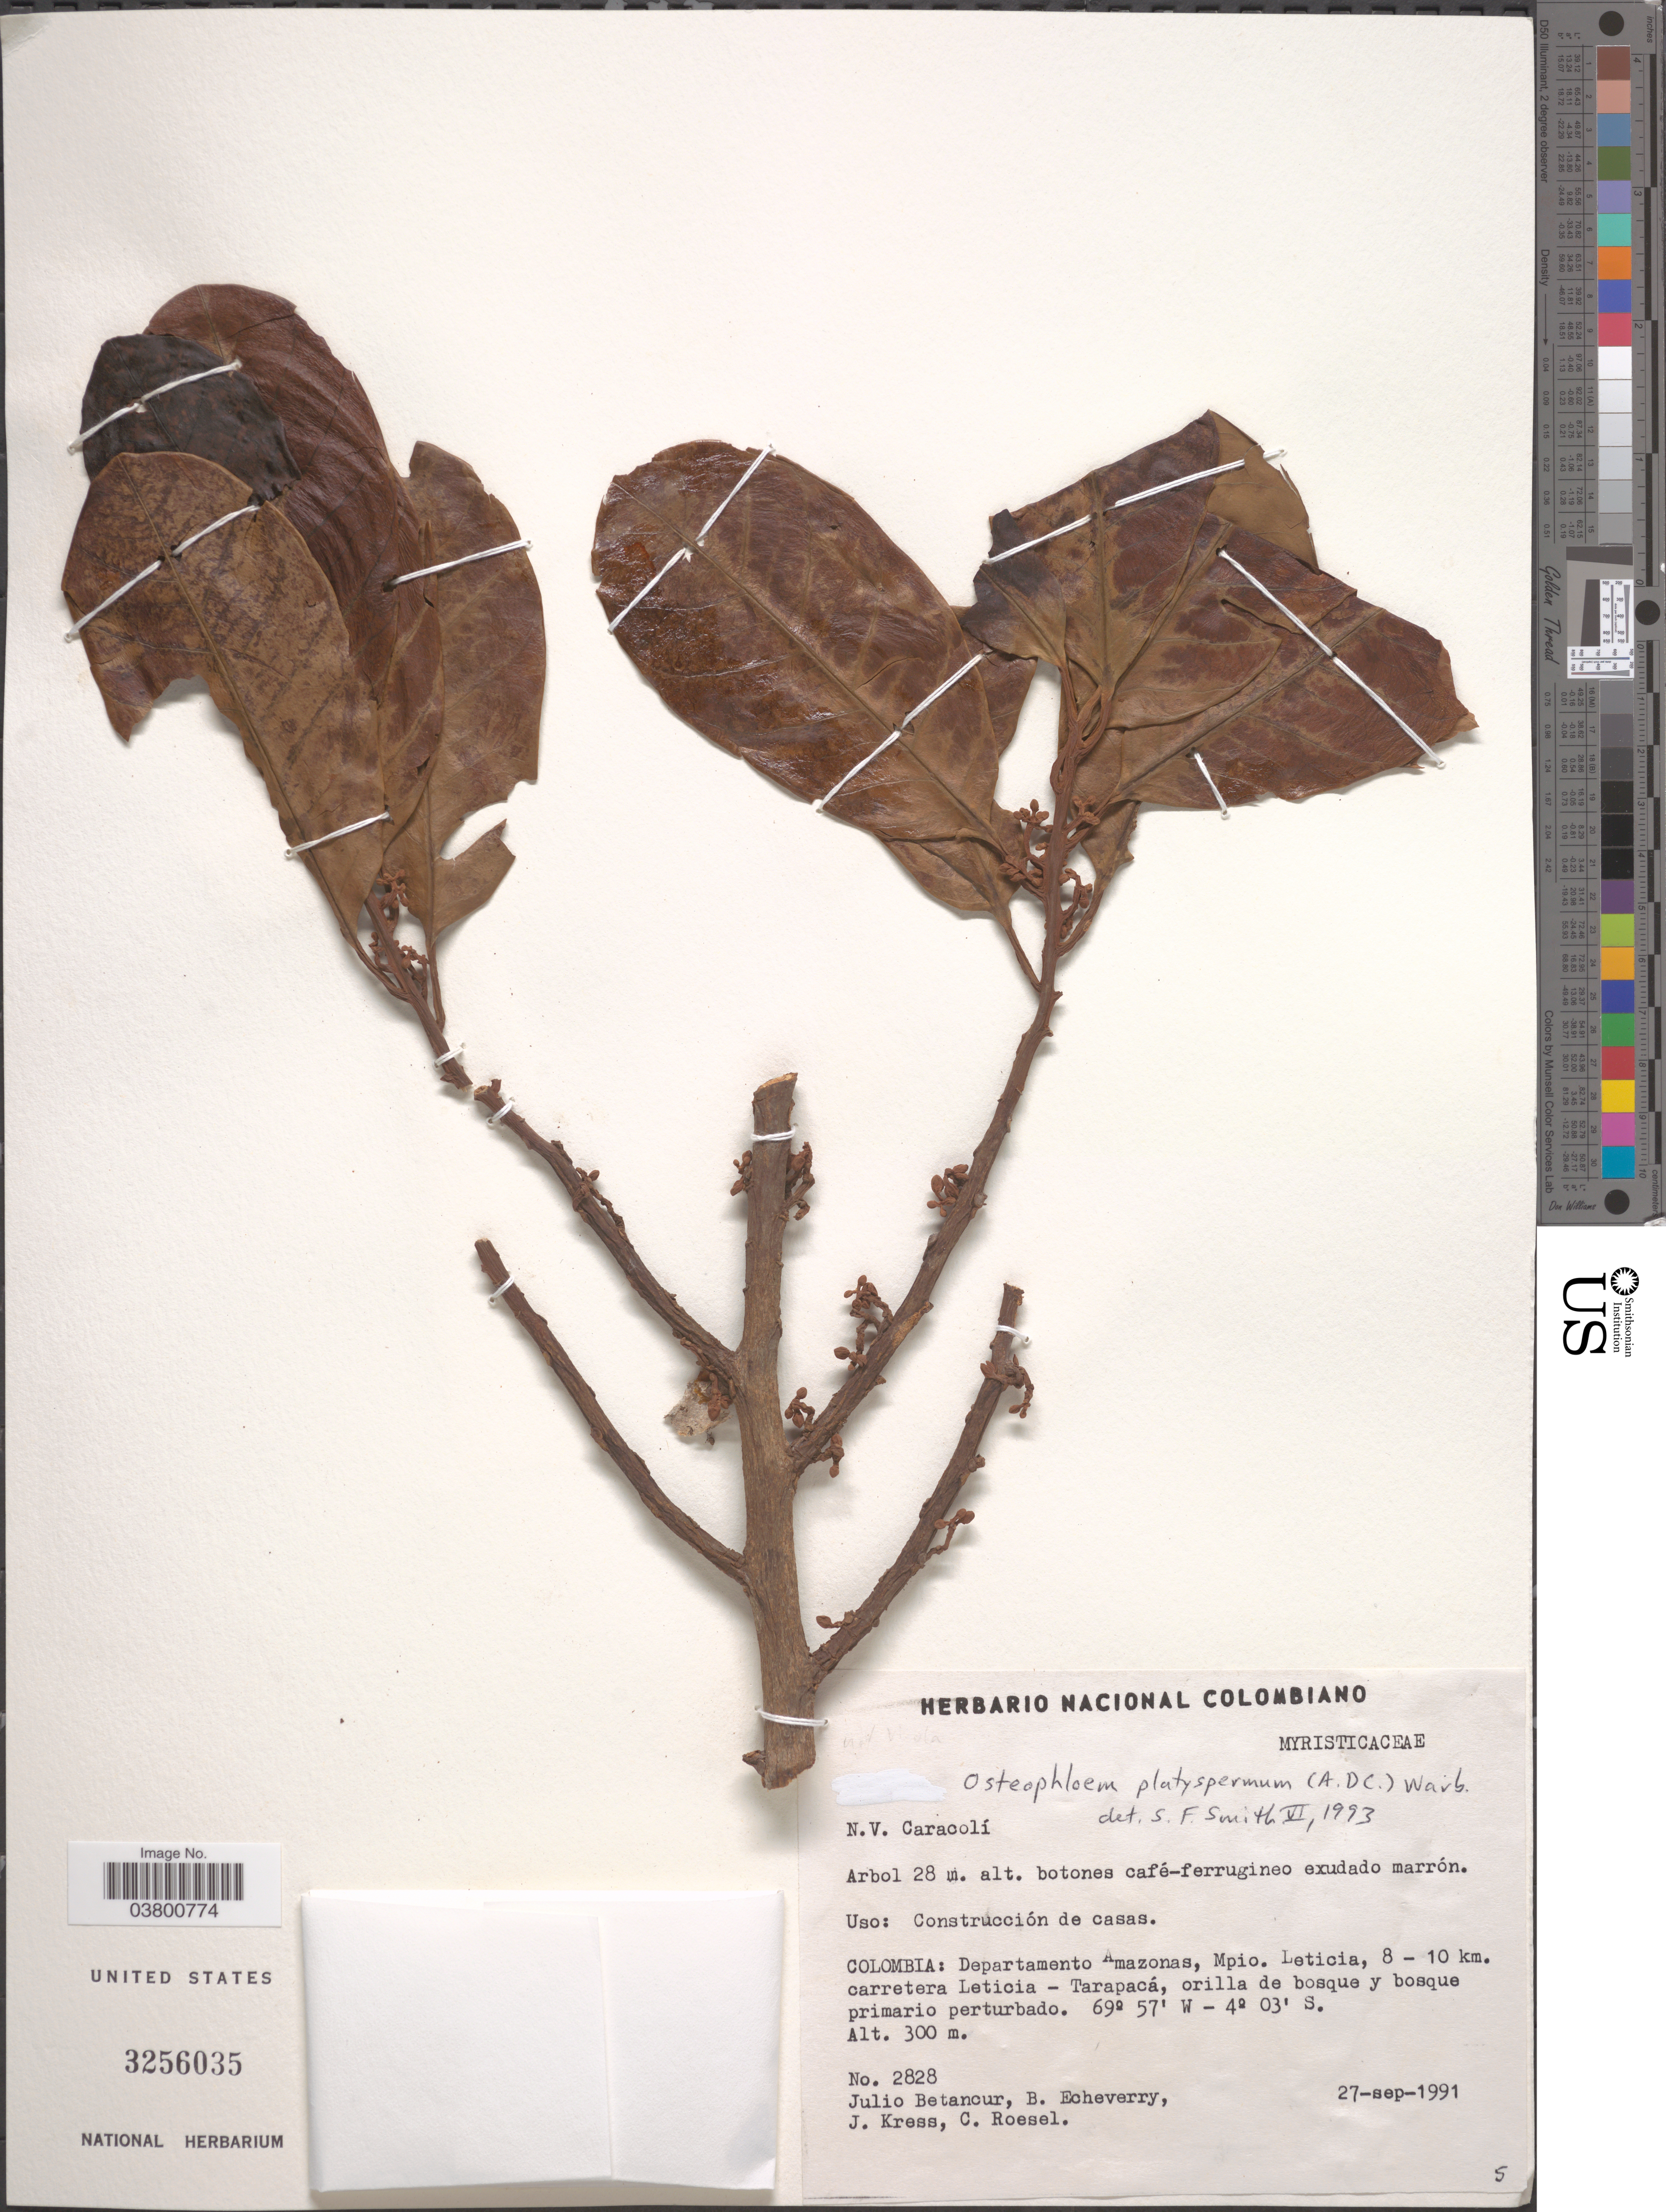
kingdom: Plantae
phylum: Tracheophyta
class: Magnoliopsida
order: Magnoliales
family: Myristicaceae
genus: Osteophloeum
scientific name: Osteophloeum platyspermum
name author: (A. DC.) Warb.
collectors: J. Betancur, B. Echeverry, J. Kress & C. S. Roesel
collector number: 2828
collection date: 1991-09-27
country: Colombia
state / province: Amazônas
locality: Departamento Amazonas, Mpio. Leticia, 8 - 10 km. carretera Leticia - Tarapacá.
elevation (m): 300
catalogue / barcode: US 3256035